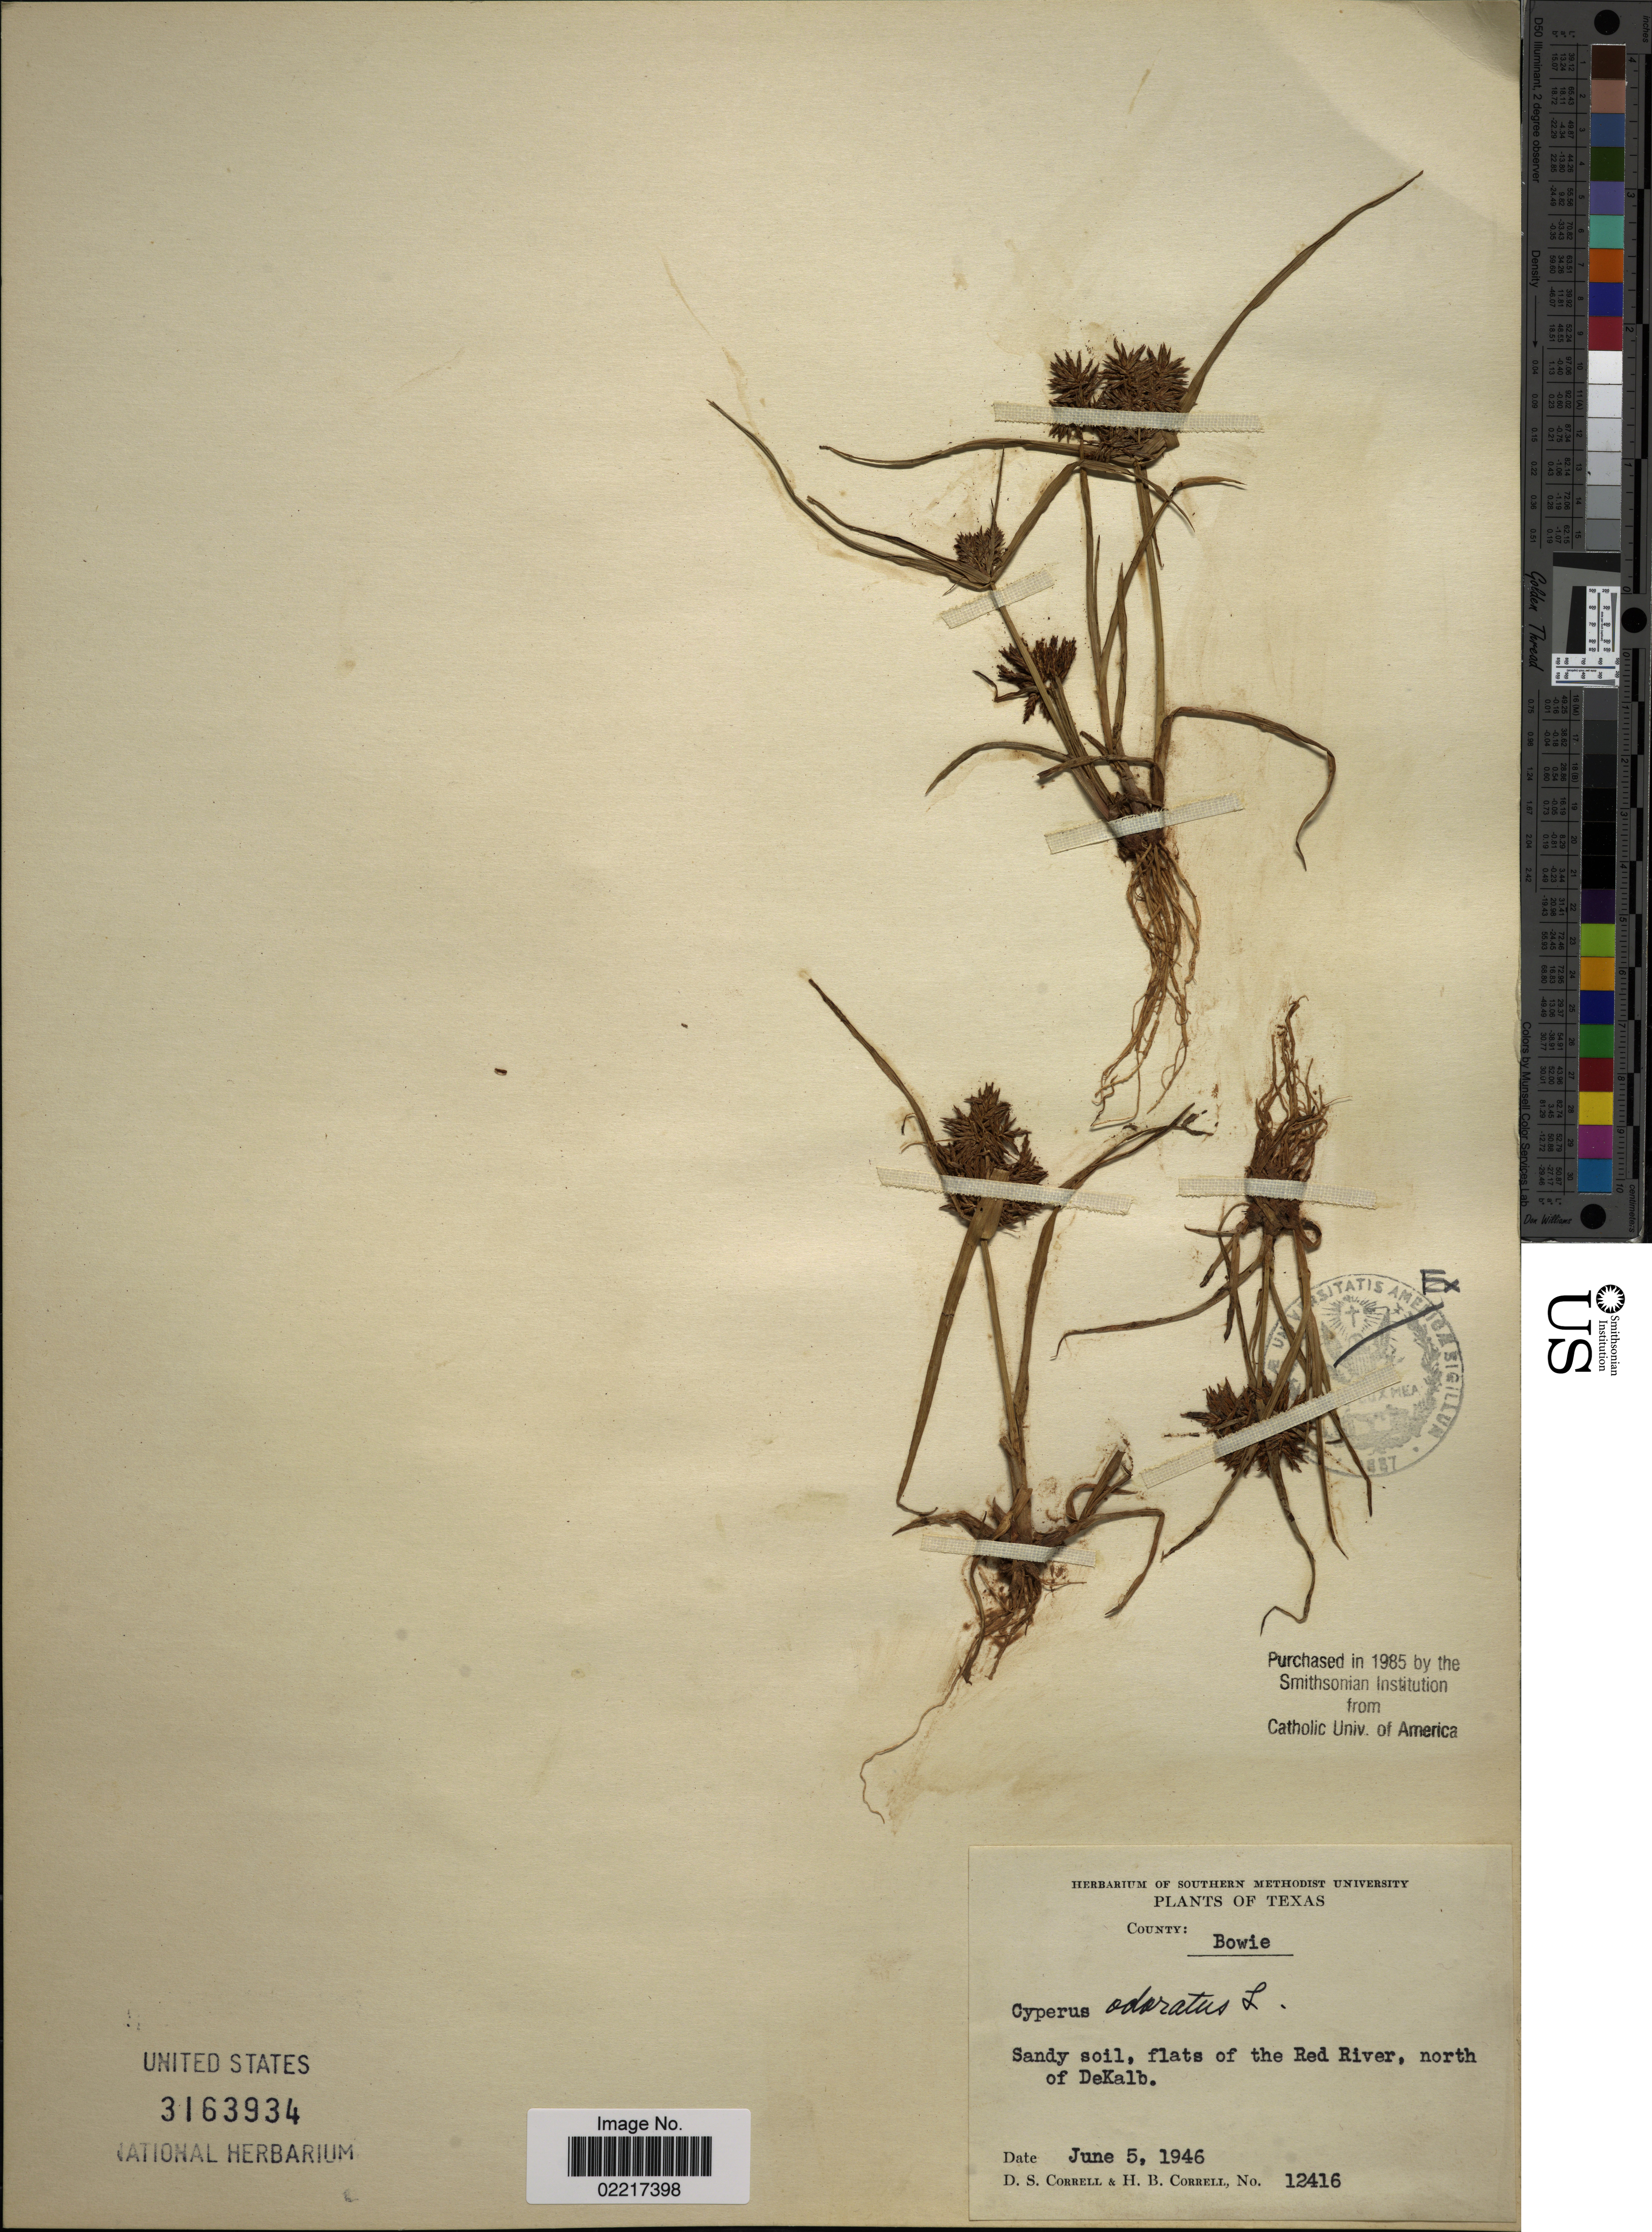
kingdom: Plantae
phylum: Tracheophyta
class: Liliopsida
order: Poales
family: Cyperaceae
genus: Cyperus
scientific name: Cyperus odoratus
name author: L.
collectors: D. S. Correll & H. Correll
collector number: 12416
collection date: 1946-06-05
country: United States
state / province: Texas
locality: County Bowie, flats of the Red River, north of Dekalb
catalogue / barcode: US 3163934